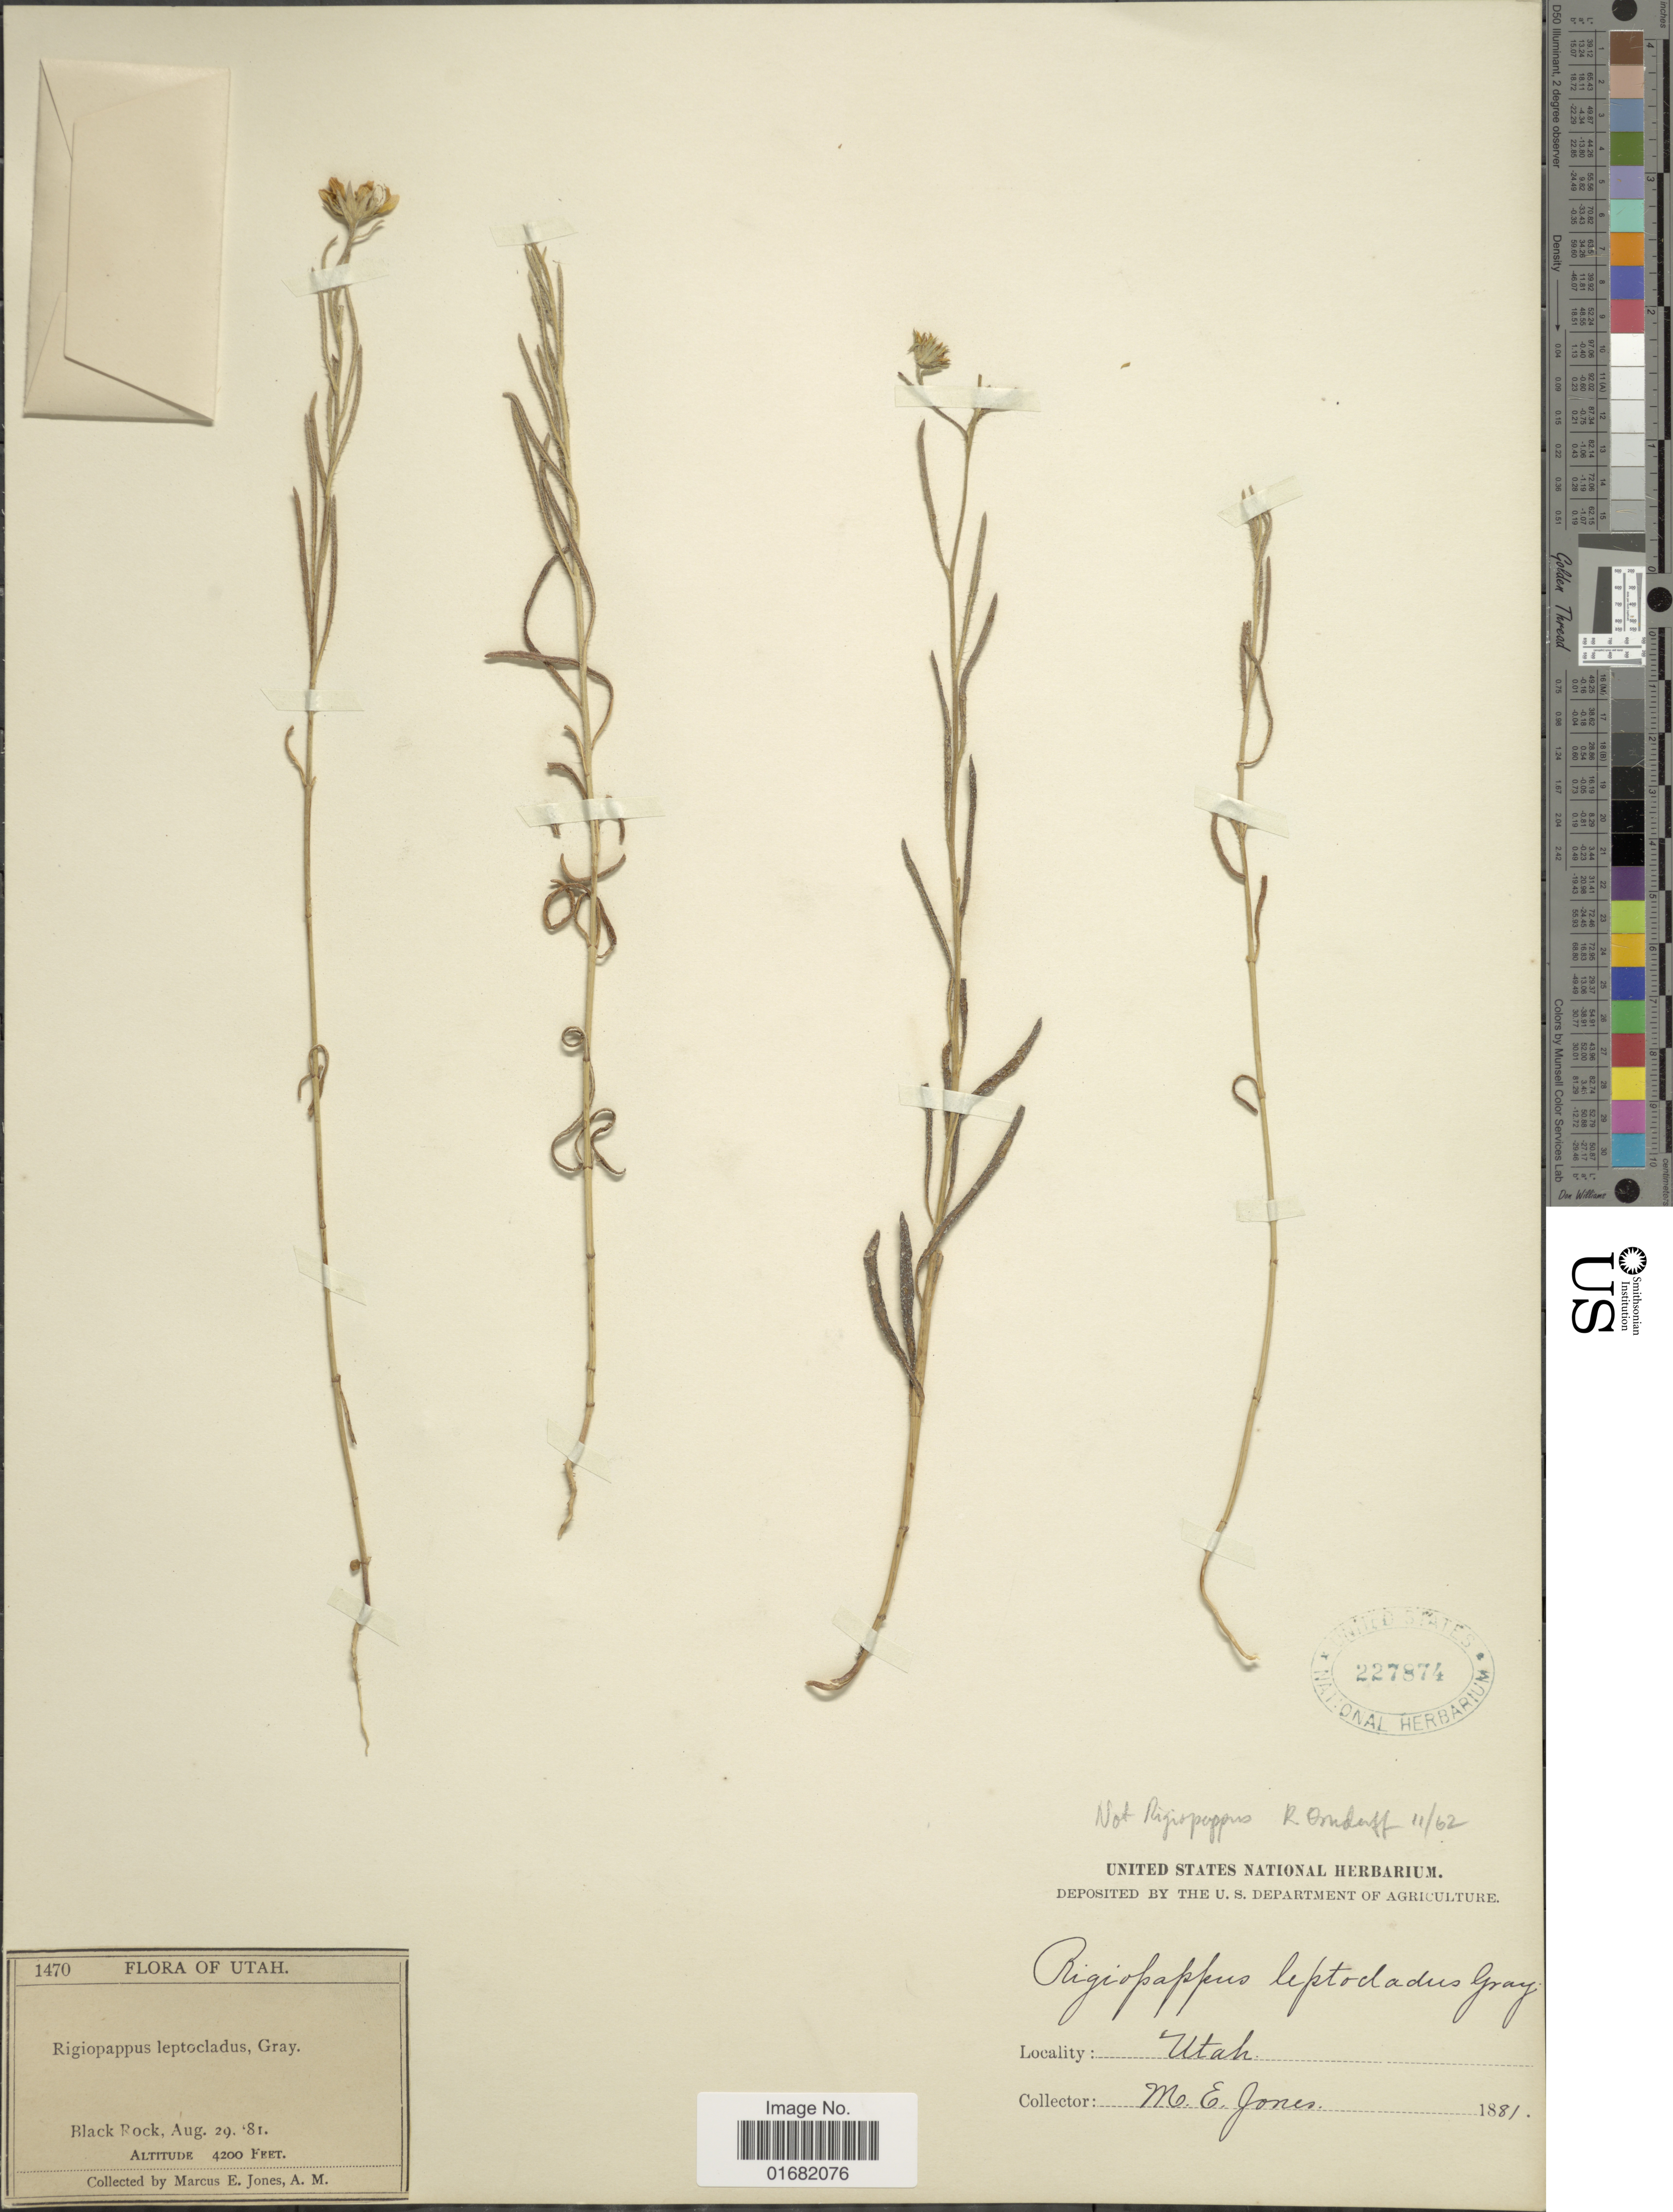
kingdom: Plantae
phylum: Tracheophyta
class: Magnoliopsida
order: Asterales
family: Asteraceae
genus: Rigiopappus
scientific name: Rigiopappus leptocladus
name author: A. Gray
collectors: M. E. Jones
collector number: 1470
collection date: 1881-08-29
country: United States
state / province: Utah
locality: Black Rock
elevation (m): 1280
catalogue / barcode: US 227874